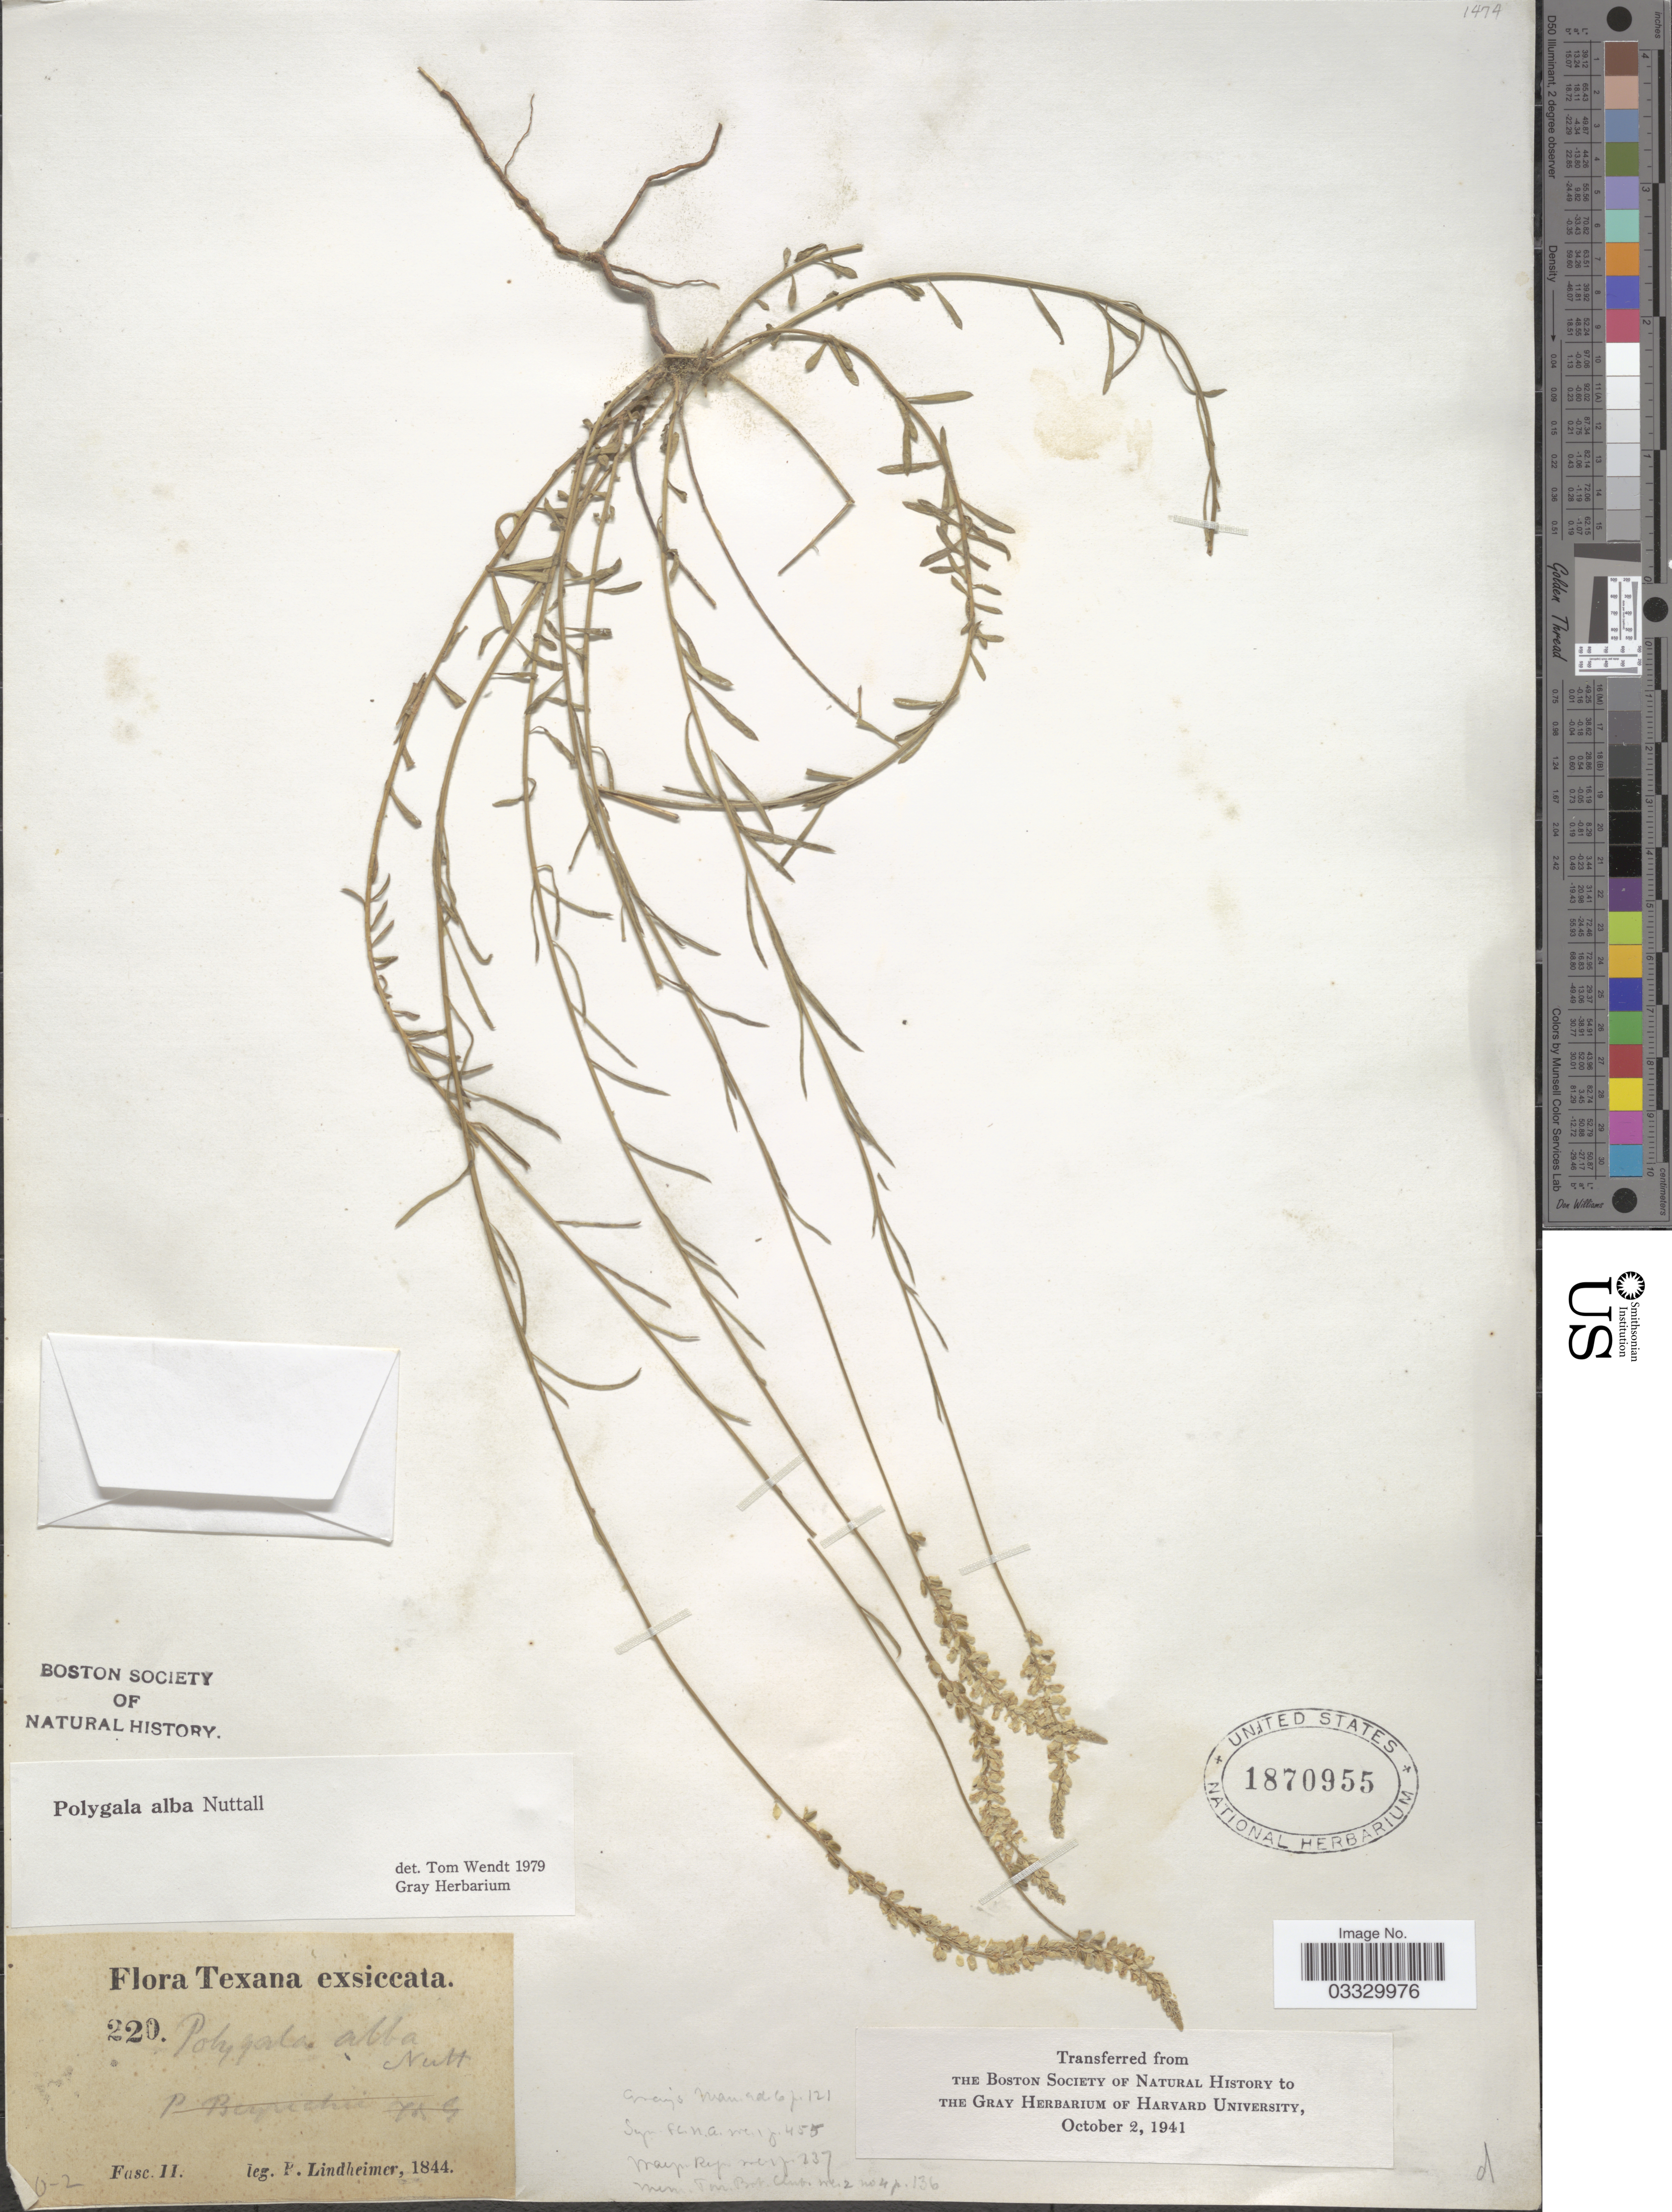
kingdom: Plantae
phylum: Tracheophyta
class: Magnoliopsida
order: Fabales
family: Polygalaceae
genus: Polygala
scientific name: Polygala alba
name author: Nutt.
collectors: F. Lindheimer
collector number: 220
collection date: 1844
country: United States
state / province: Texas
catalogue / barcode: US 1870955